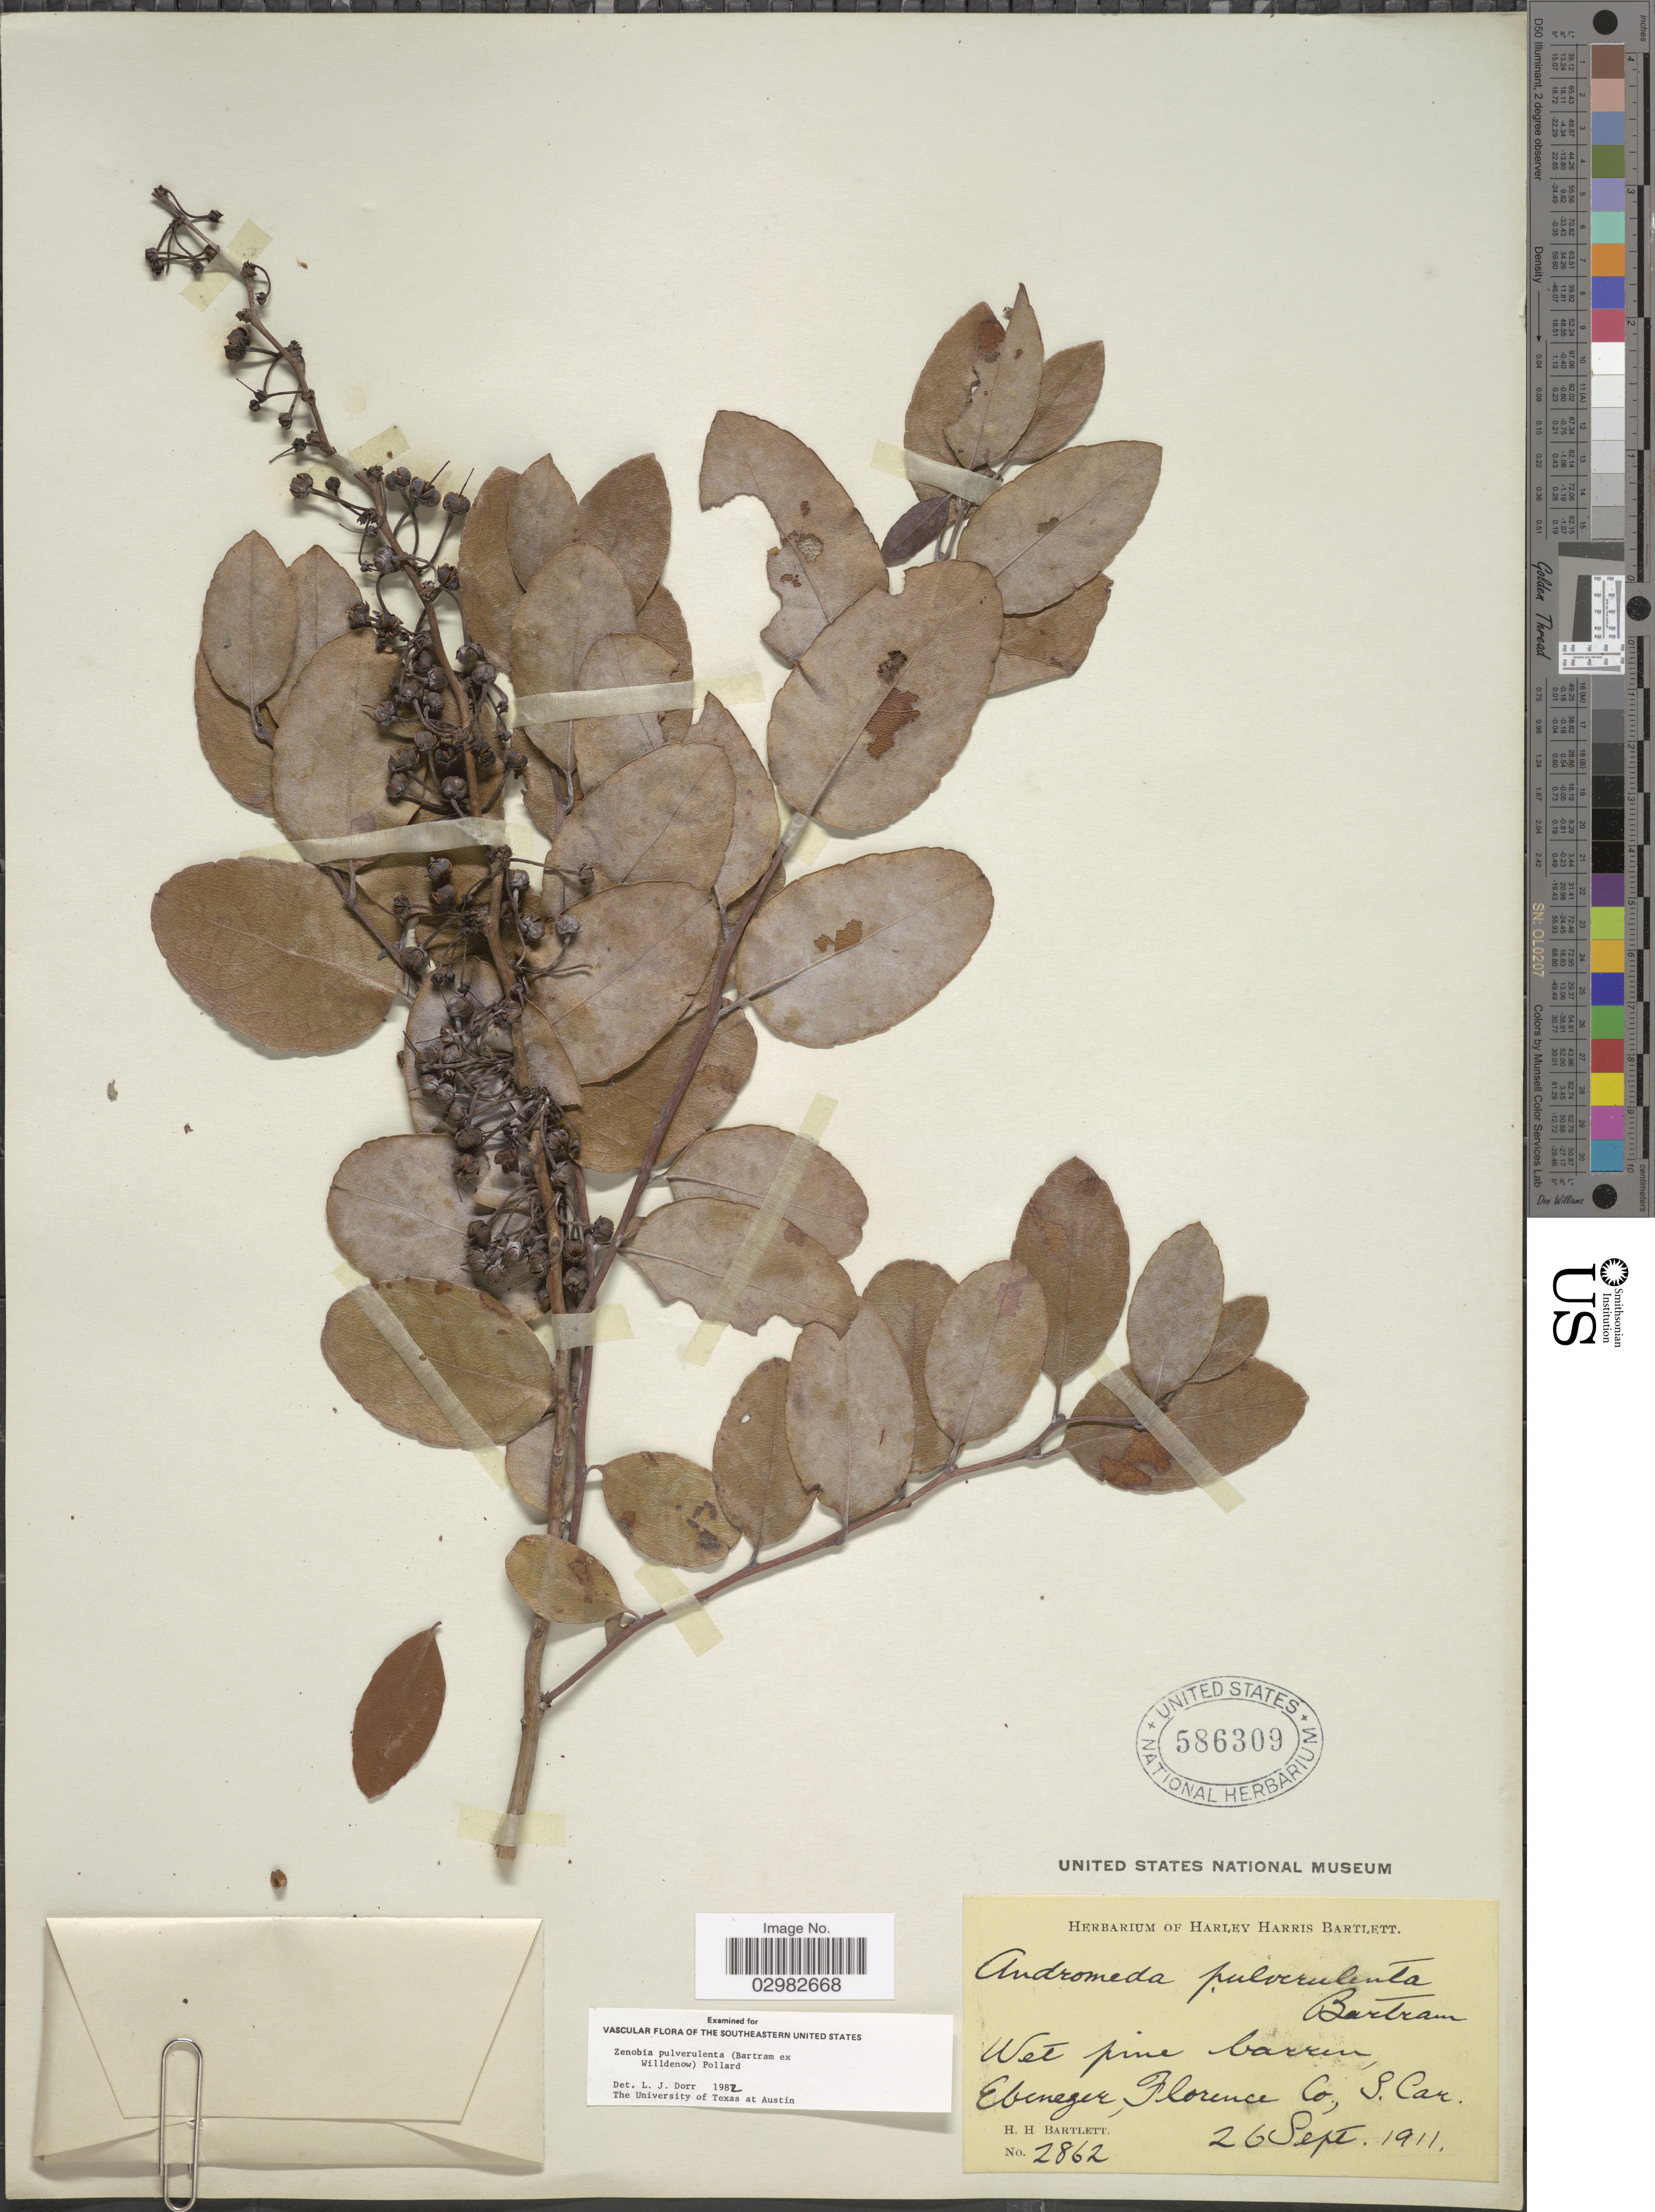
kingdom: Plantae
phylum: Tracheophyta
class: Magnoliopsida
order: Ericales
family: Ericaceae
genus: Zenobia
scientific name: Zenobia pulverulenta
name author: (W. Bartram ex Willd.) Pollard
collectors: H. H. Bartlett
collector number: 2862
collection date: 1911-09-26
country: United States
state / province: South Carolina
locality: Ebeneger, Florence Co.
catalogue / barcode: US 586309